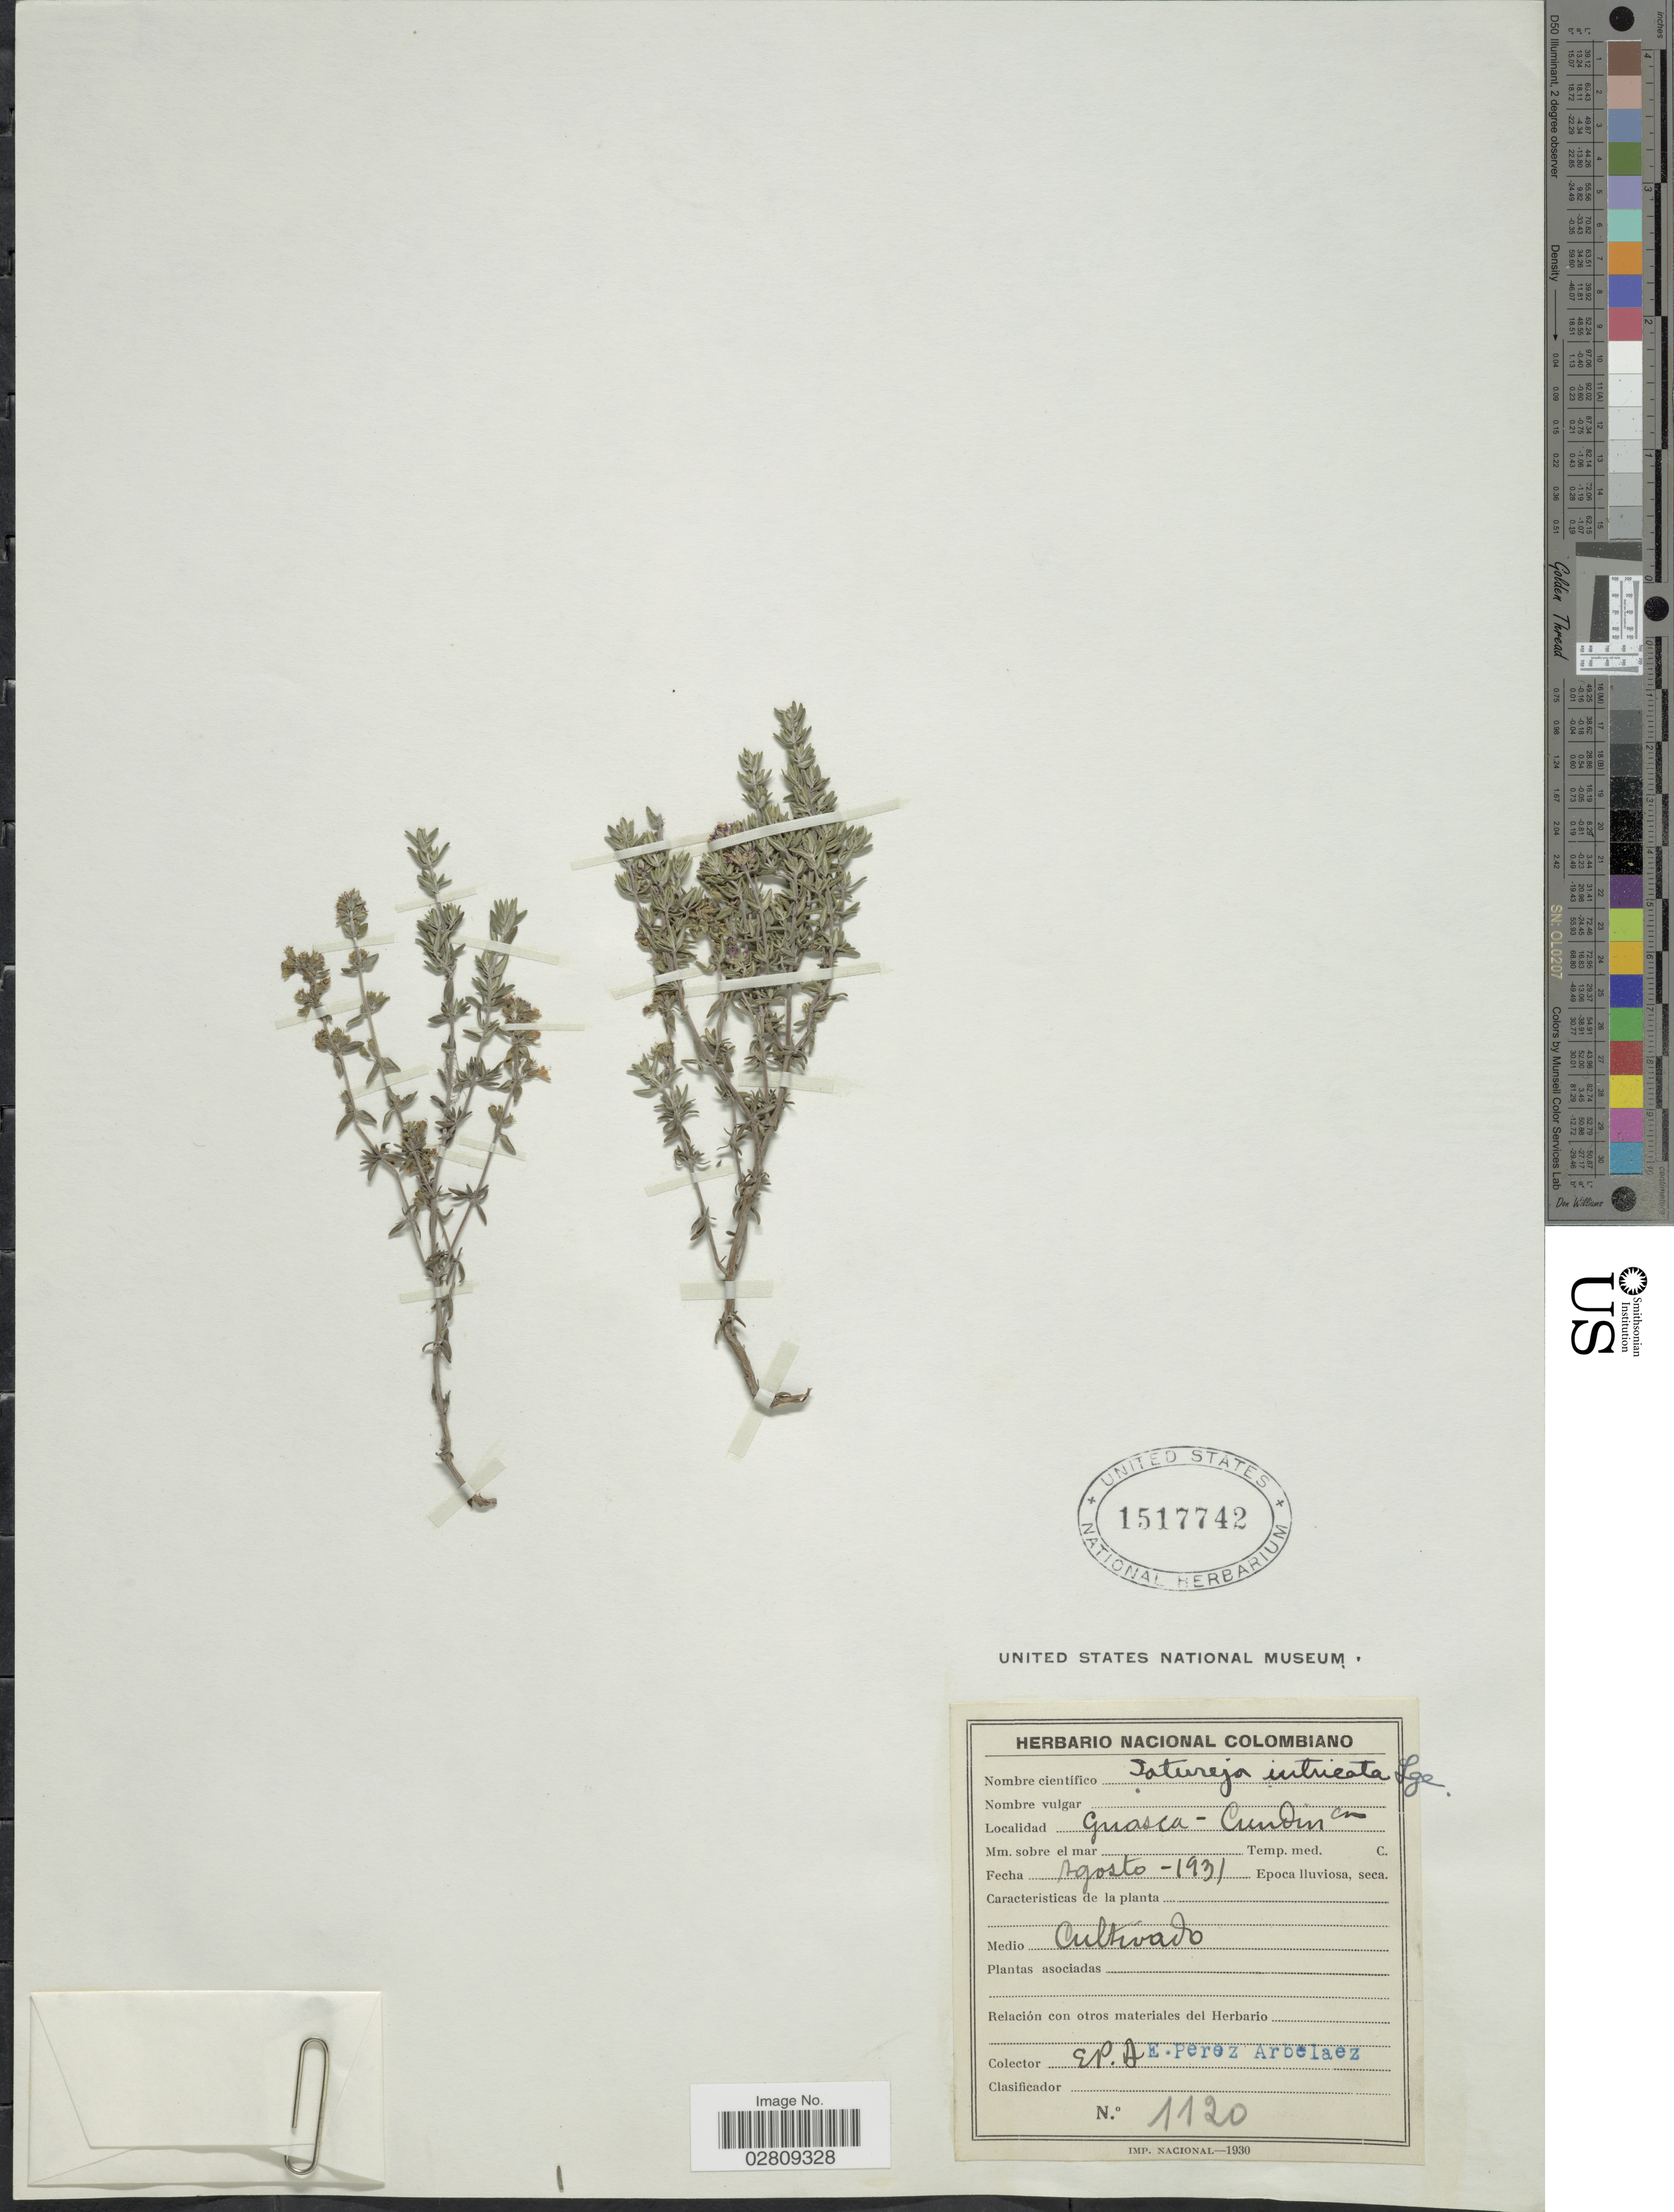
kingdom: Plantae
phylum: Tracheophyta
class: Magnoliopsida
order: Lamiales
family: Lamiaceae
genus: Satureja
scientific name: Satureja intricata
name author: Lange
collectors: E. Pérez Arbeláez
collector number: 1120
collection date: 1931-08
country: Colombia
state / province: Cundinamarca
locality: Guasca.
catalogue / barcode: US 1517742